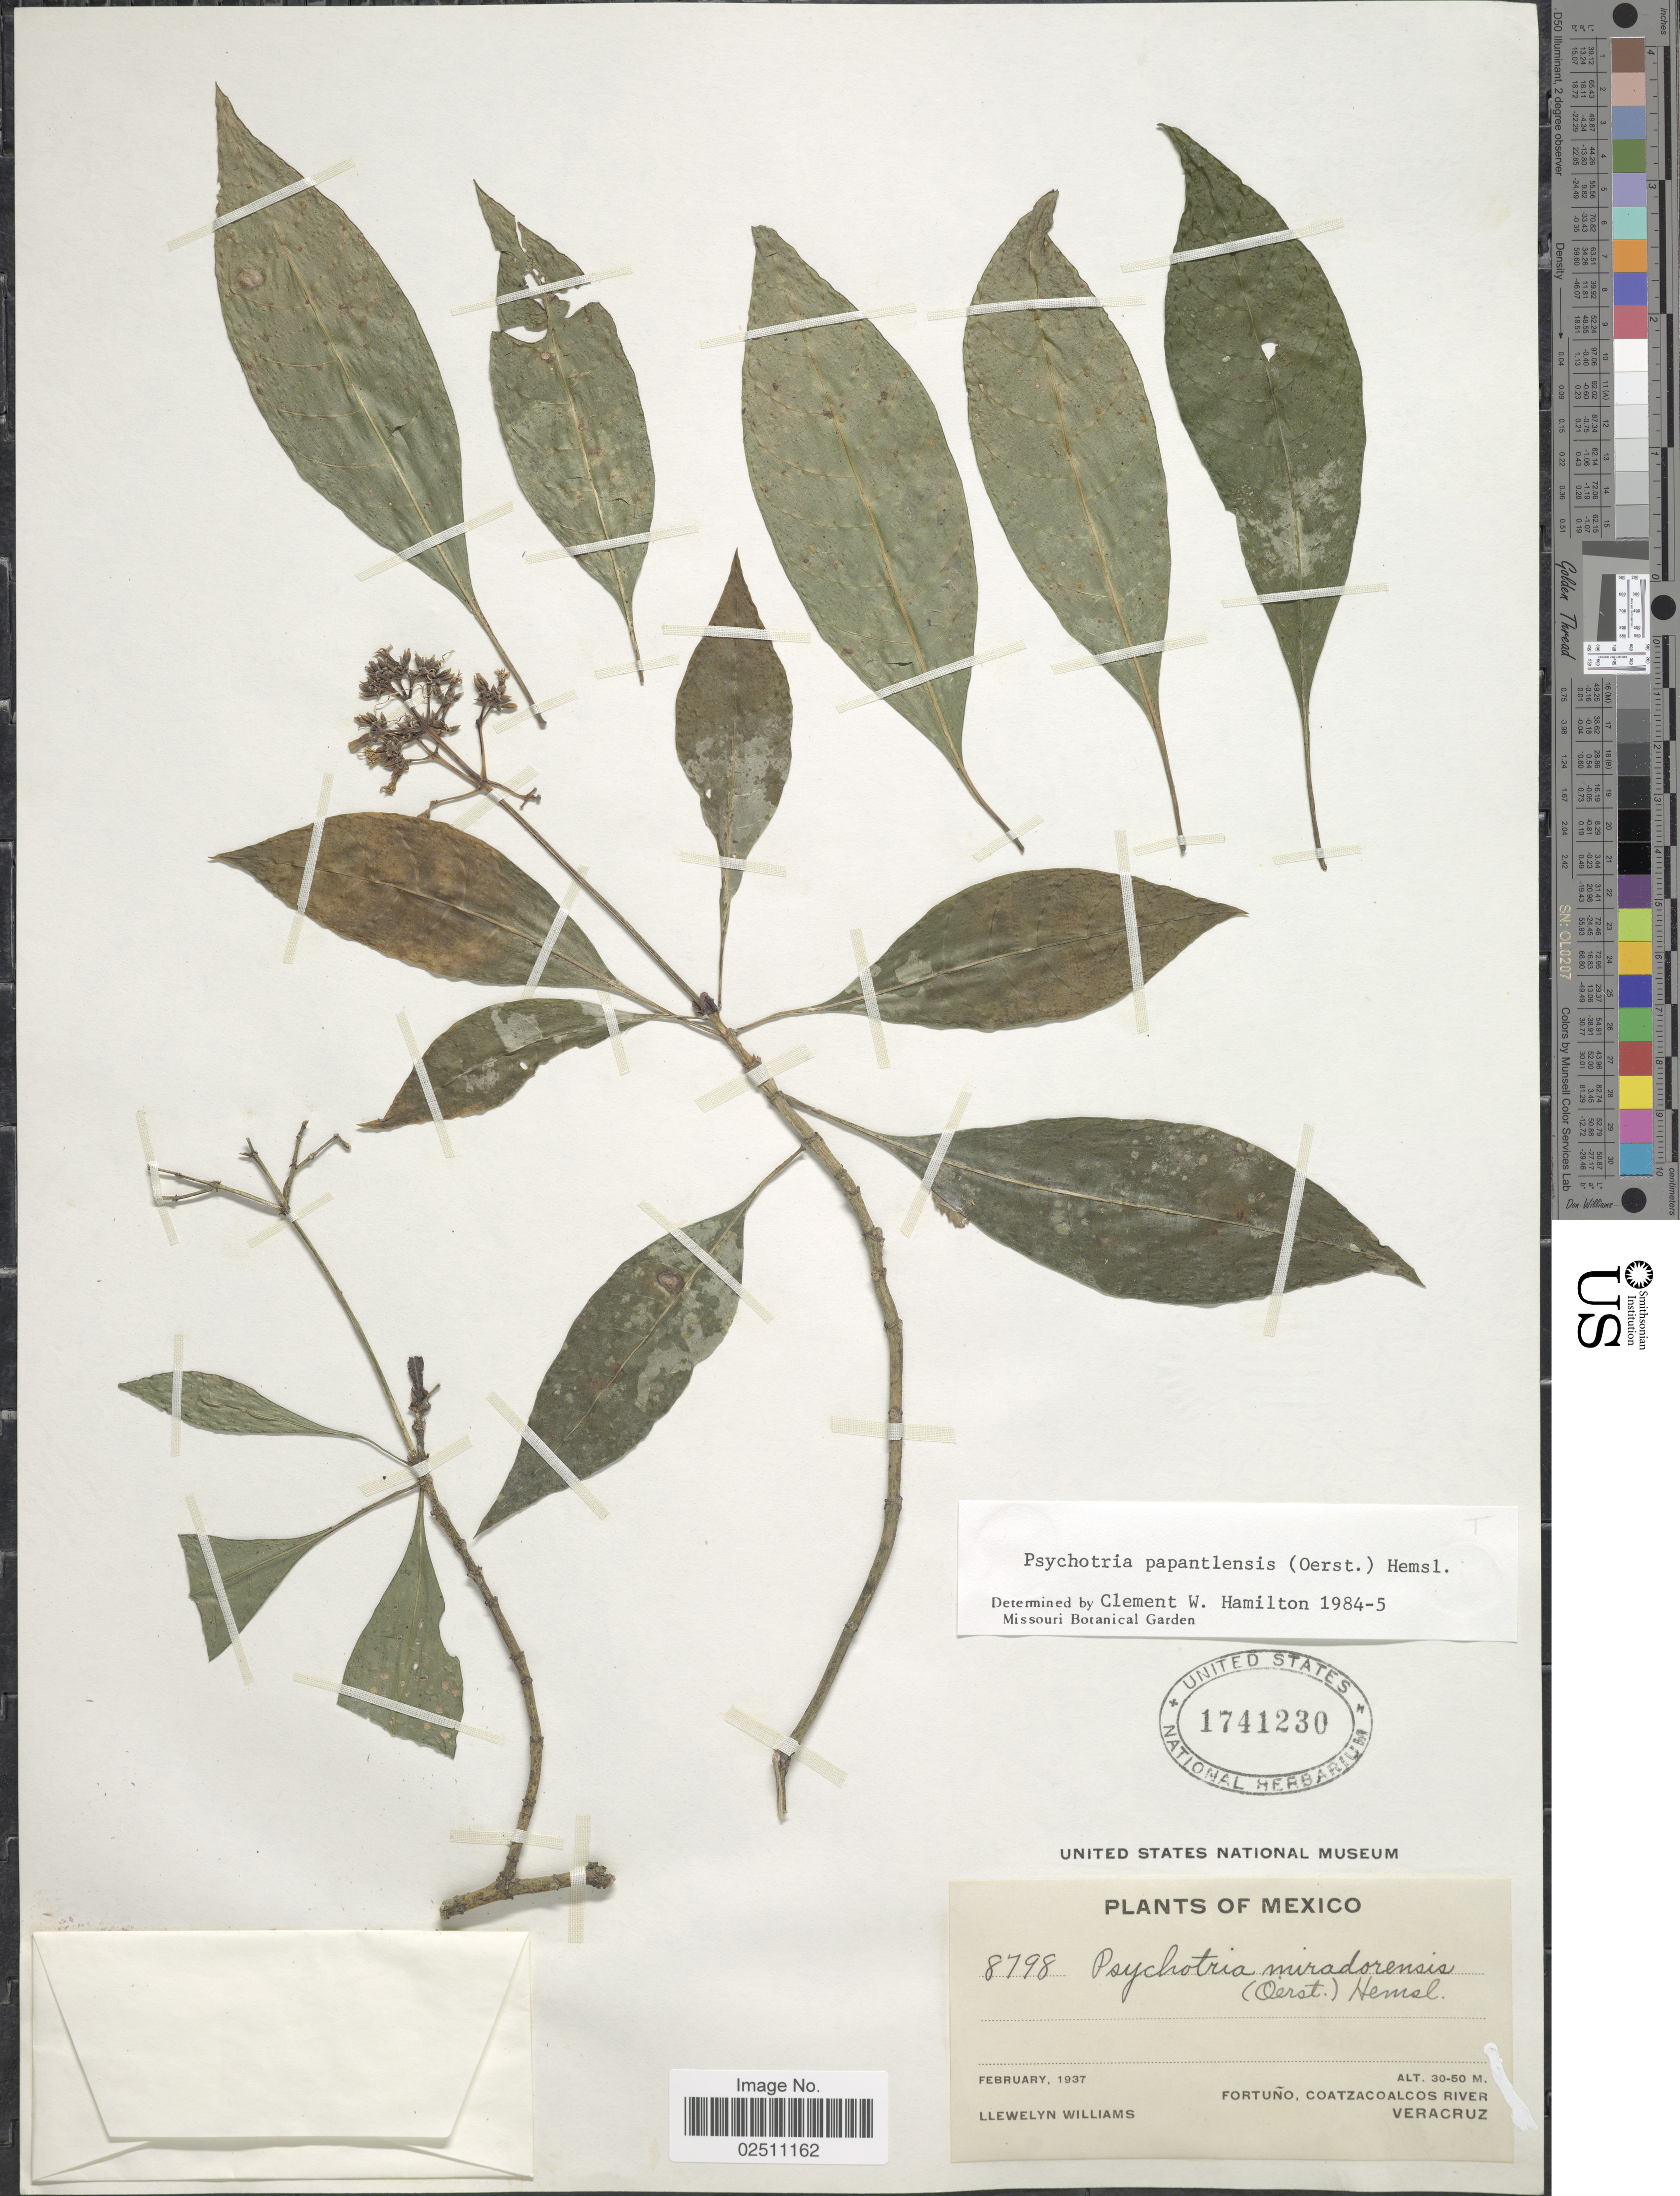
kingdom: Plantae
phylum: Tracheophyta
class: Magnoliopsida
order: Gentianales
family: Rubiaceae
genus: Psychotria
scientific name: Psychotria papantlensis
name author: (Oerst.) Hemsl.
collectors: Ll. Williams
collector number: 8798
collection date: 1937-02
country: Mexico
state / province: Veracruz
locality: Fortuno, Coatzacoalcos River, Veracruz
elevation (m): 30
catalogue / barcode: US 1741230